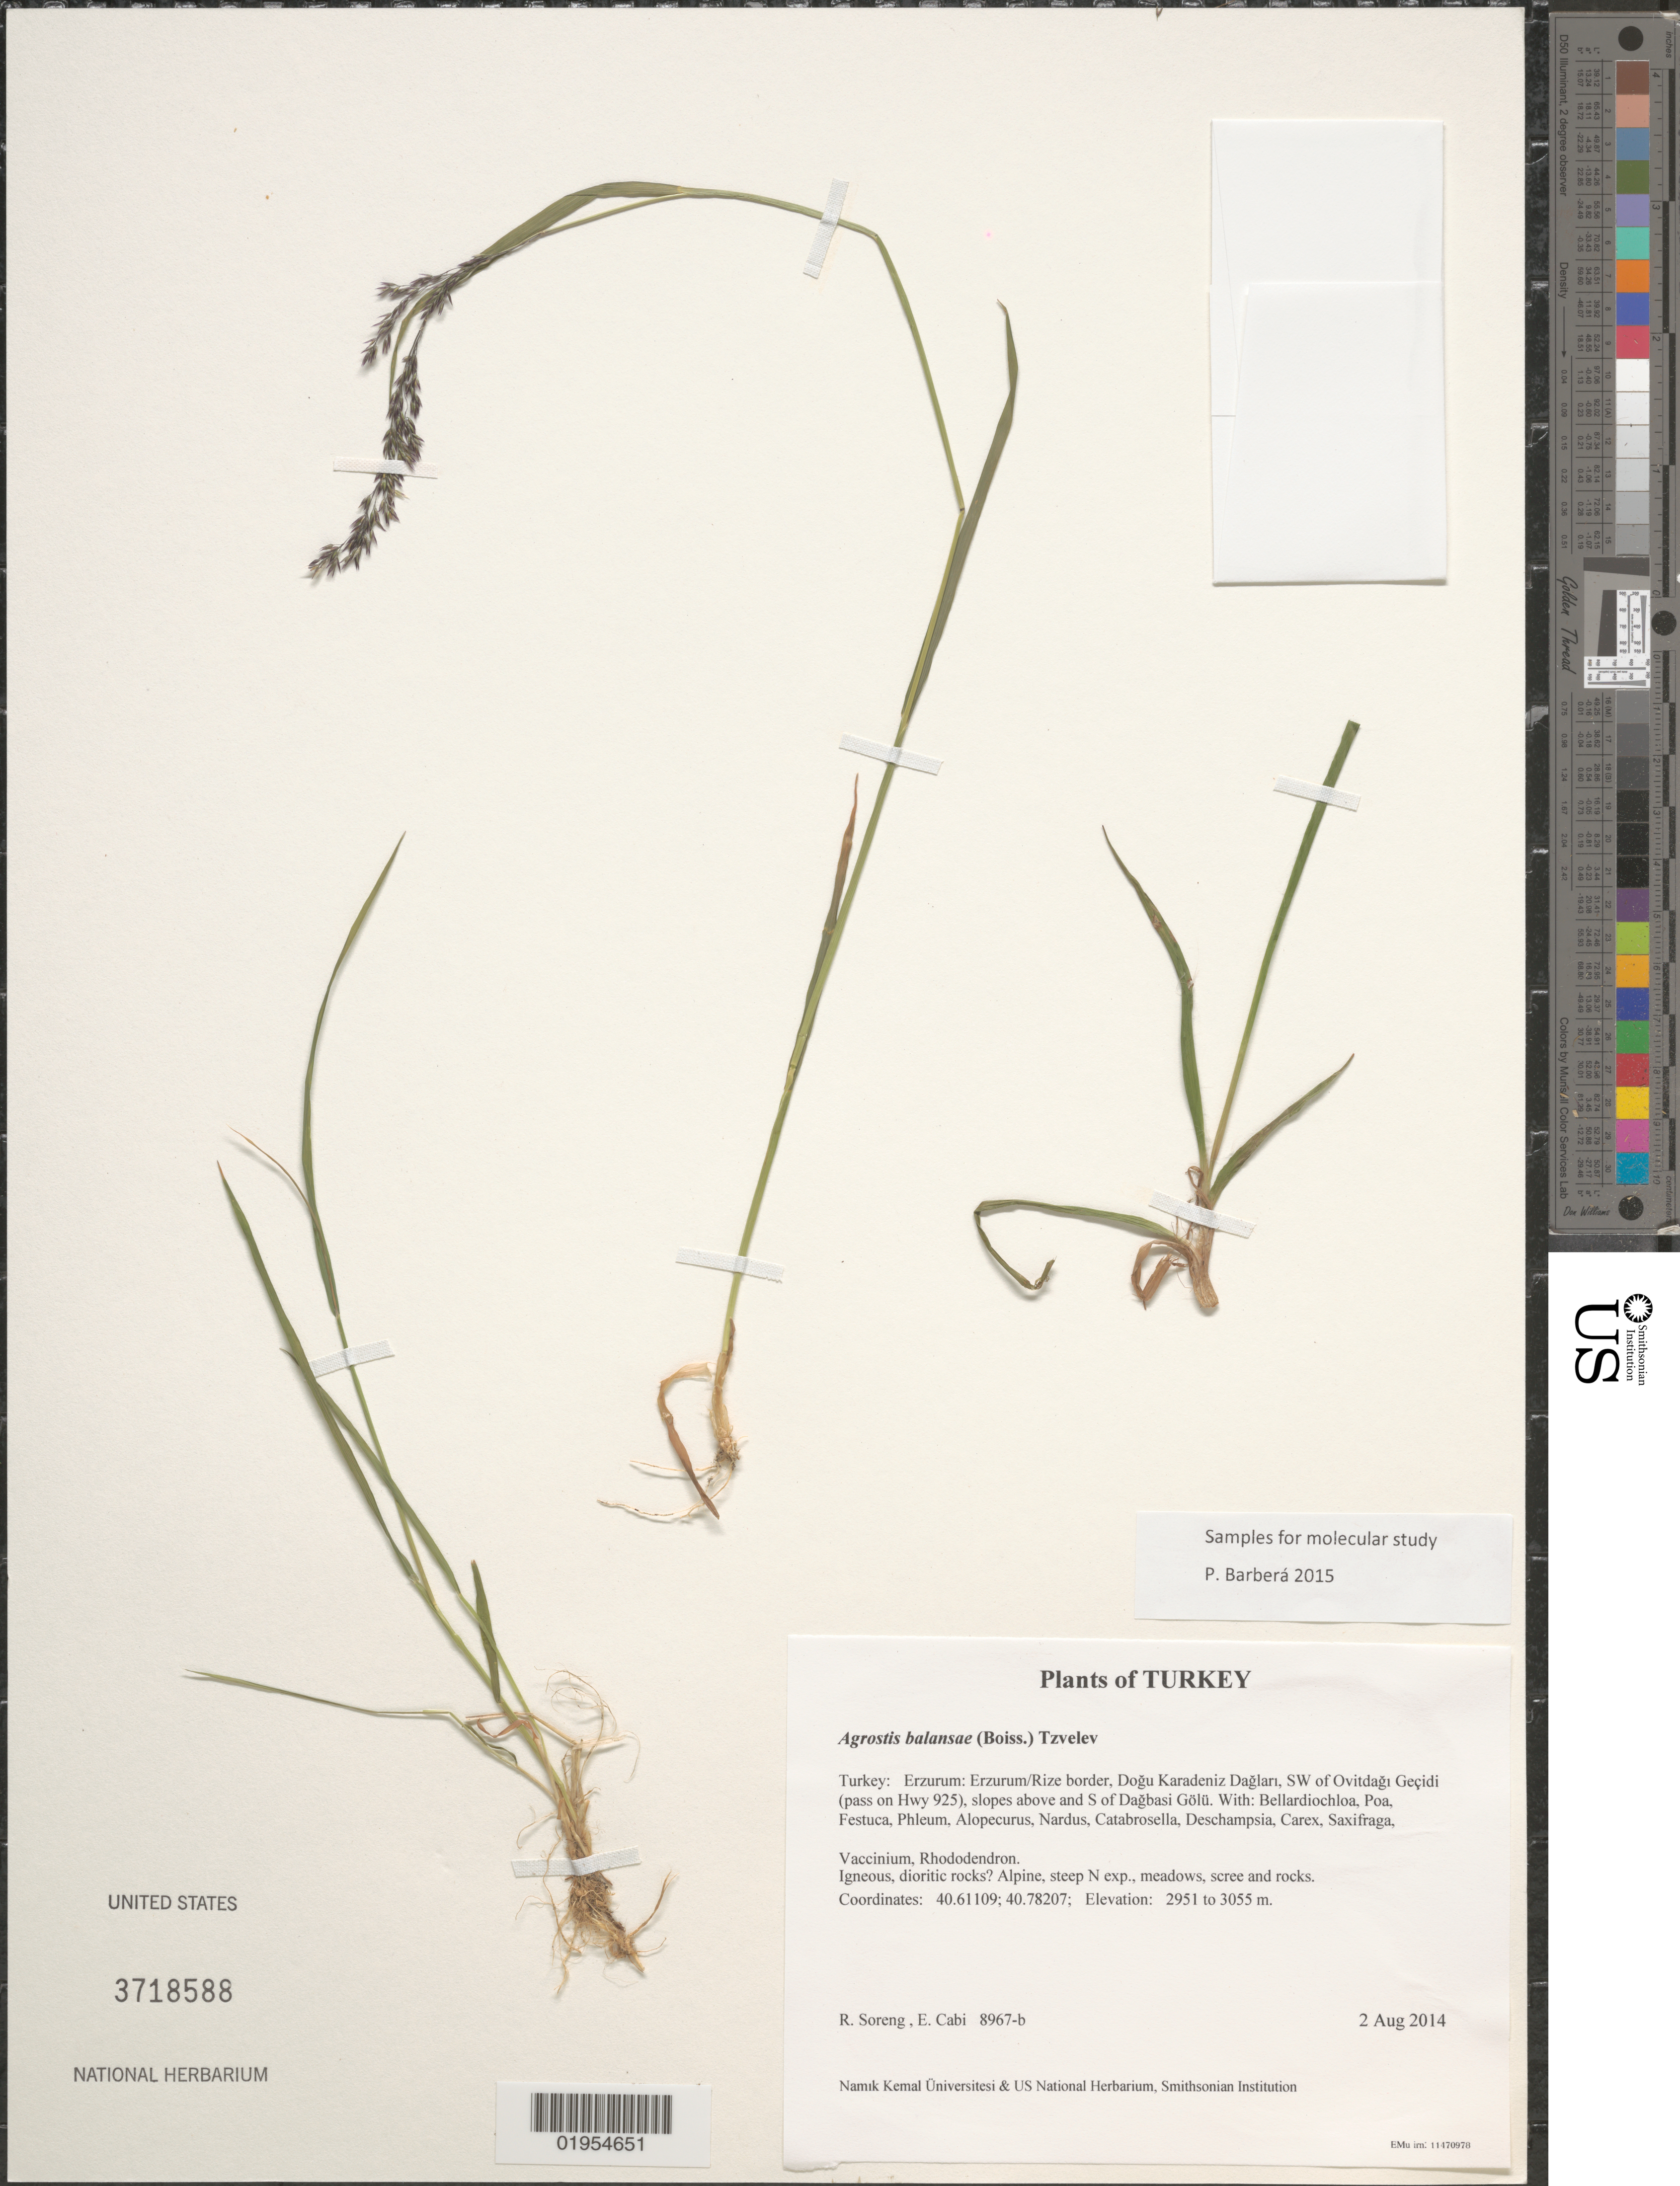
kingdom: Plantae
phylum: Tracheophyta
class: Liliopsida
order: Poales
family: Poaceae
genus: Agrostis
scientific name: Agrostis balansae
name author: (Boiss.) Tzvelev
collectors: R. J. Soreng & E. Cabi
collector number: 8967-b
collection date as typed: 2 Aug 2014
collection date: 2014-08-02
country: Turkey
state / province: Erzurum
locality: Erzurum/Rize border, Dogu Karadeni Daglari, SW of Ovitdagi Gecidi (pass on Hwy 925), slopes above and S of Dagbasi Golu,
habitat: Igneous, dioritic rocks? Alpine, steep N exp., meadows, scree and rocks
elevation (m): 2951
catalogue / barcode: US 3718588